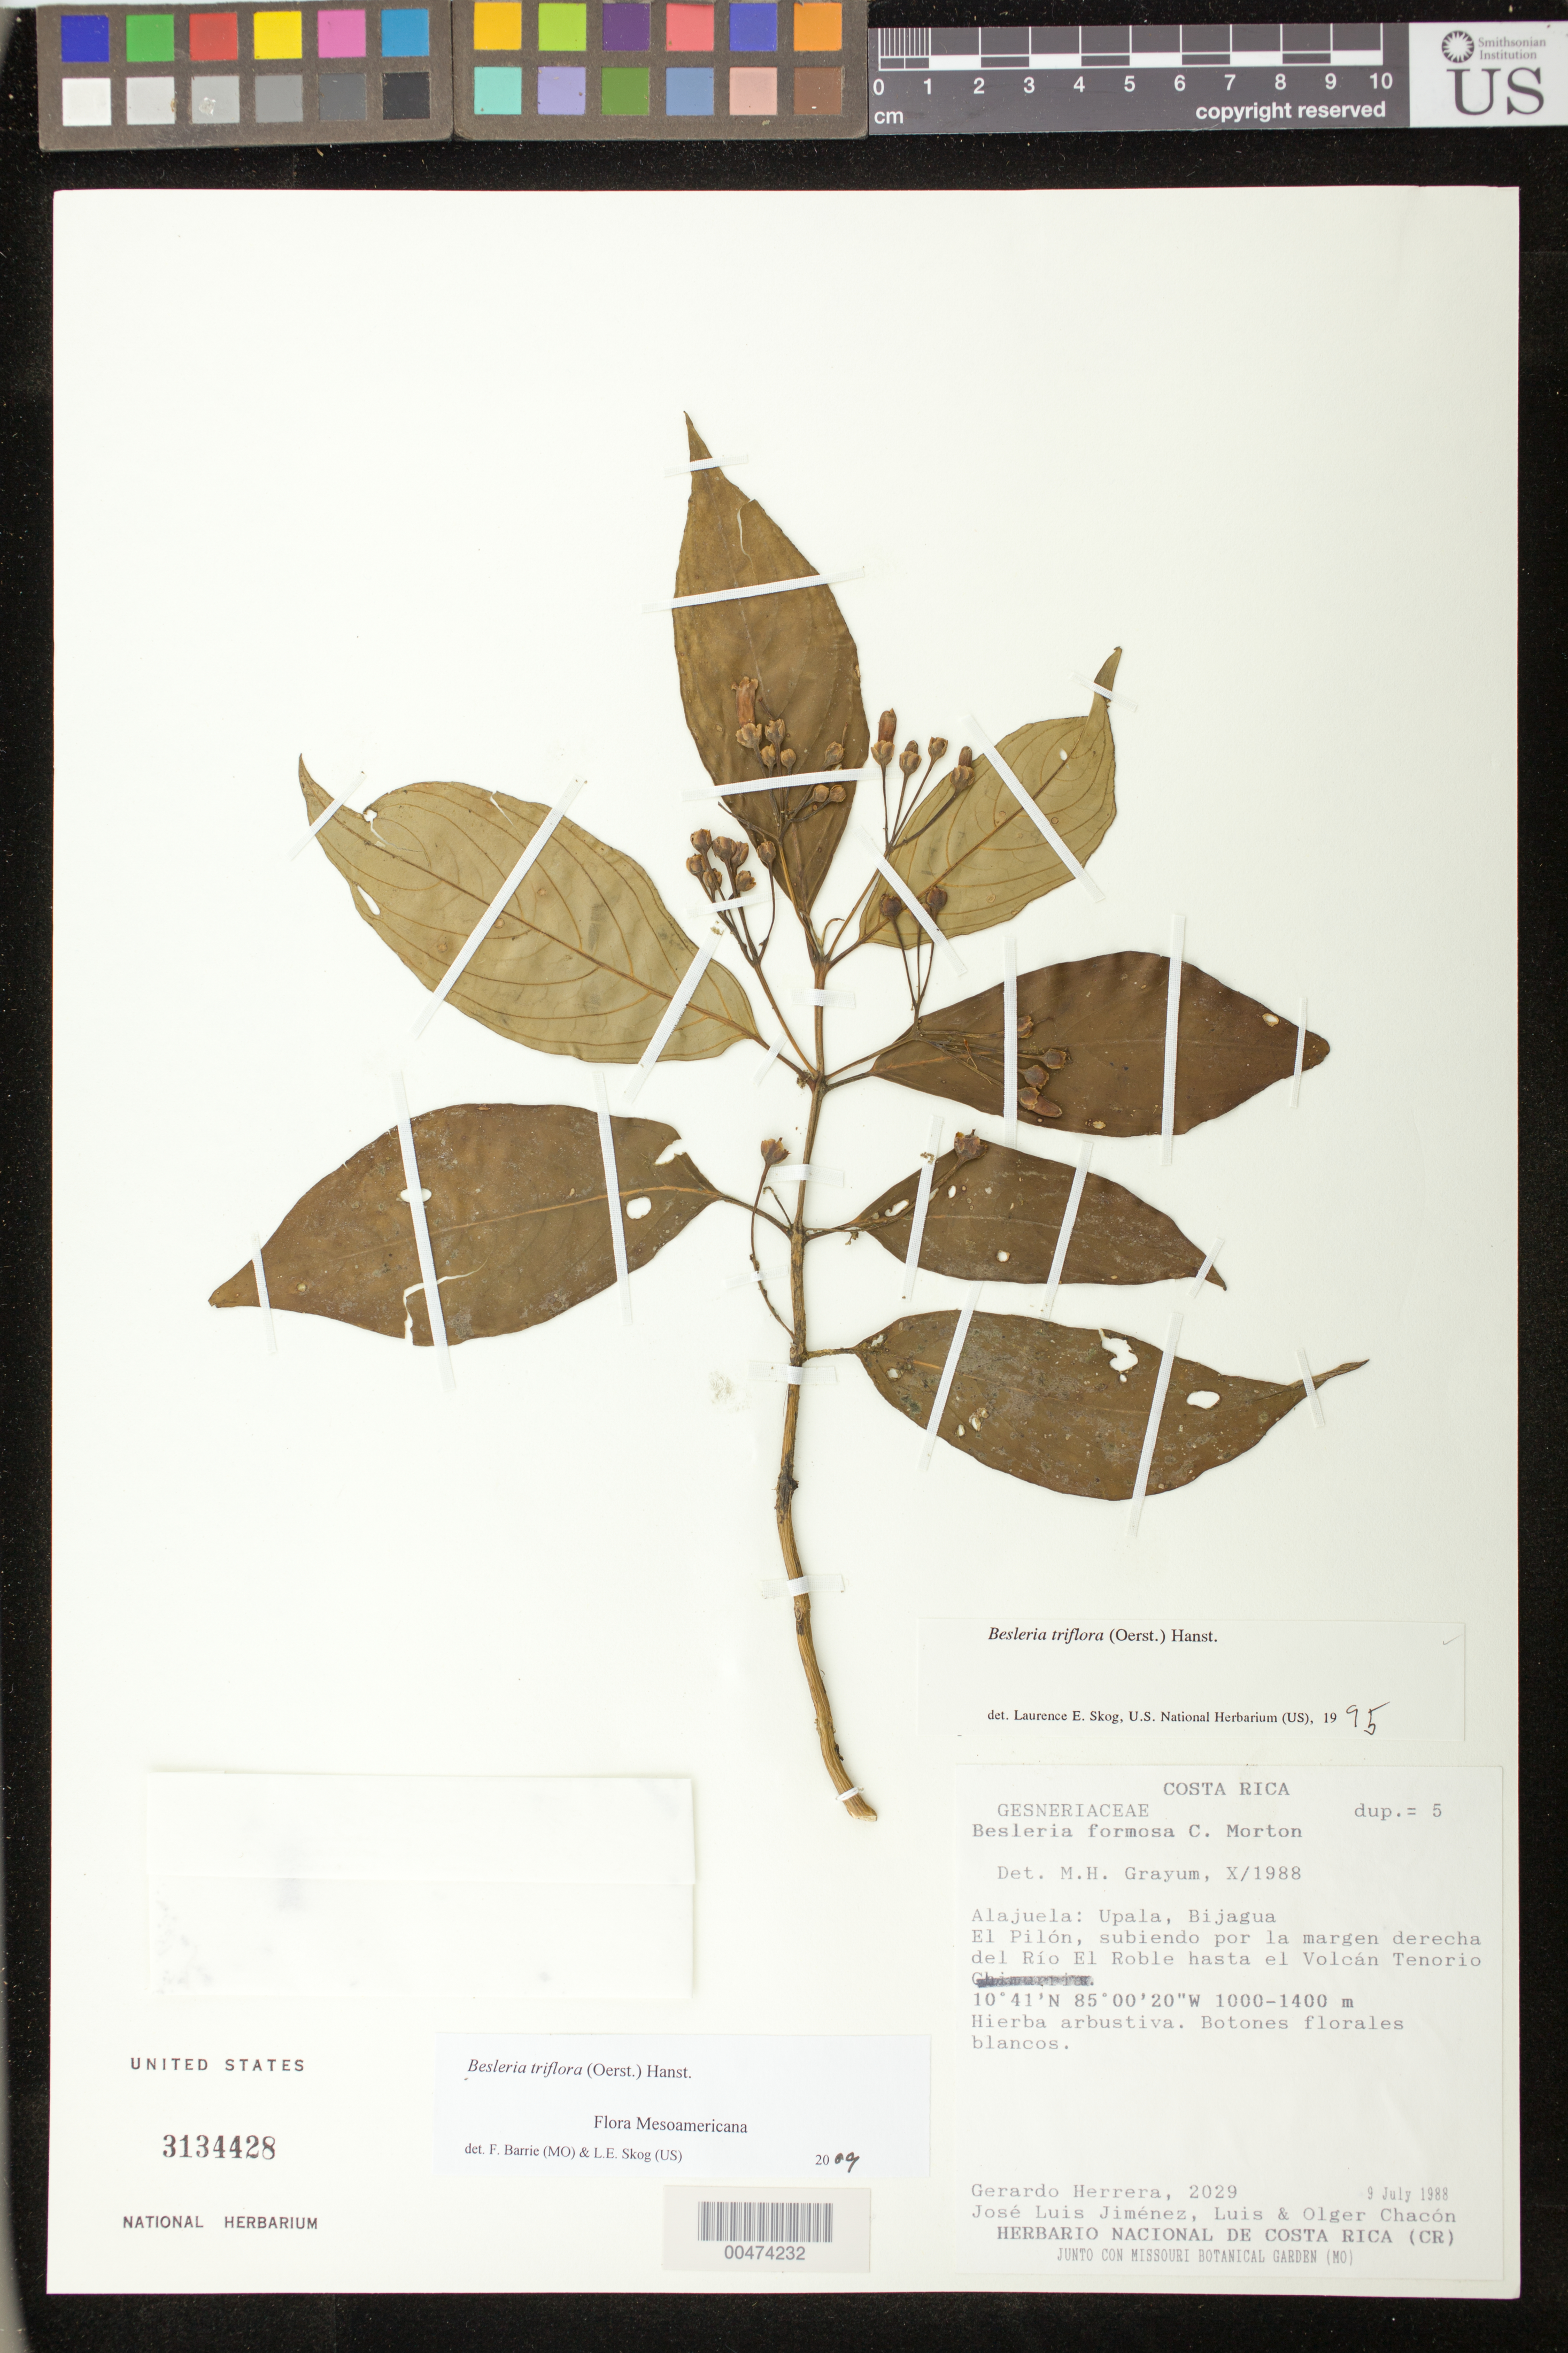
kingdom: Plantae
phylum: Tracheophyta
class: Magnoliopsida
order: Lamiales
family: Gesneriaceae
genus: Besleria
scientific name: Besleria triflora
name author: (Oerst.) Hanst.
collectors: G. Herrera, J. L. Jimenez, L. Chacon & O. Chacon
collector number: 2029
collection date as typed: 09 Jul 1988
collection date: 1988-07-09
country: Costa Rica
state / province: Alajuela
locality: Upala, Bijagua, El Pilon, subiendo por la margen derecha del Rio El Roble hasta el Volcan Tenorio Bijagua.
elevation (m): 1000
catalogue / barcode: US 3134428